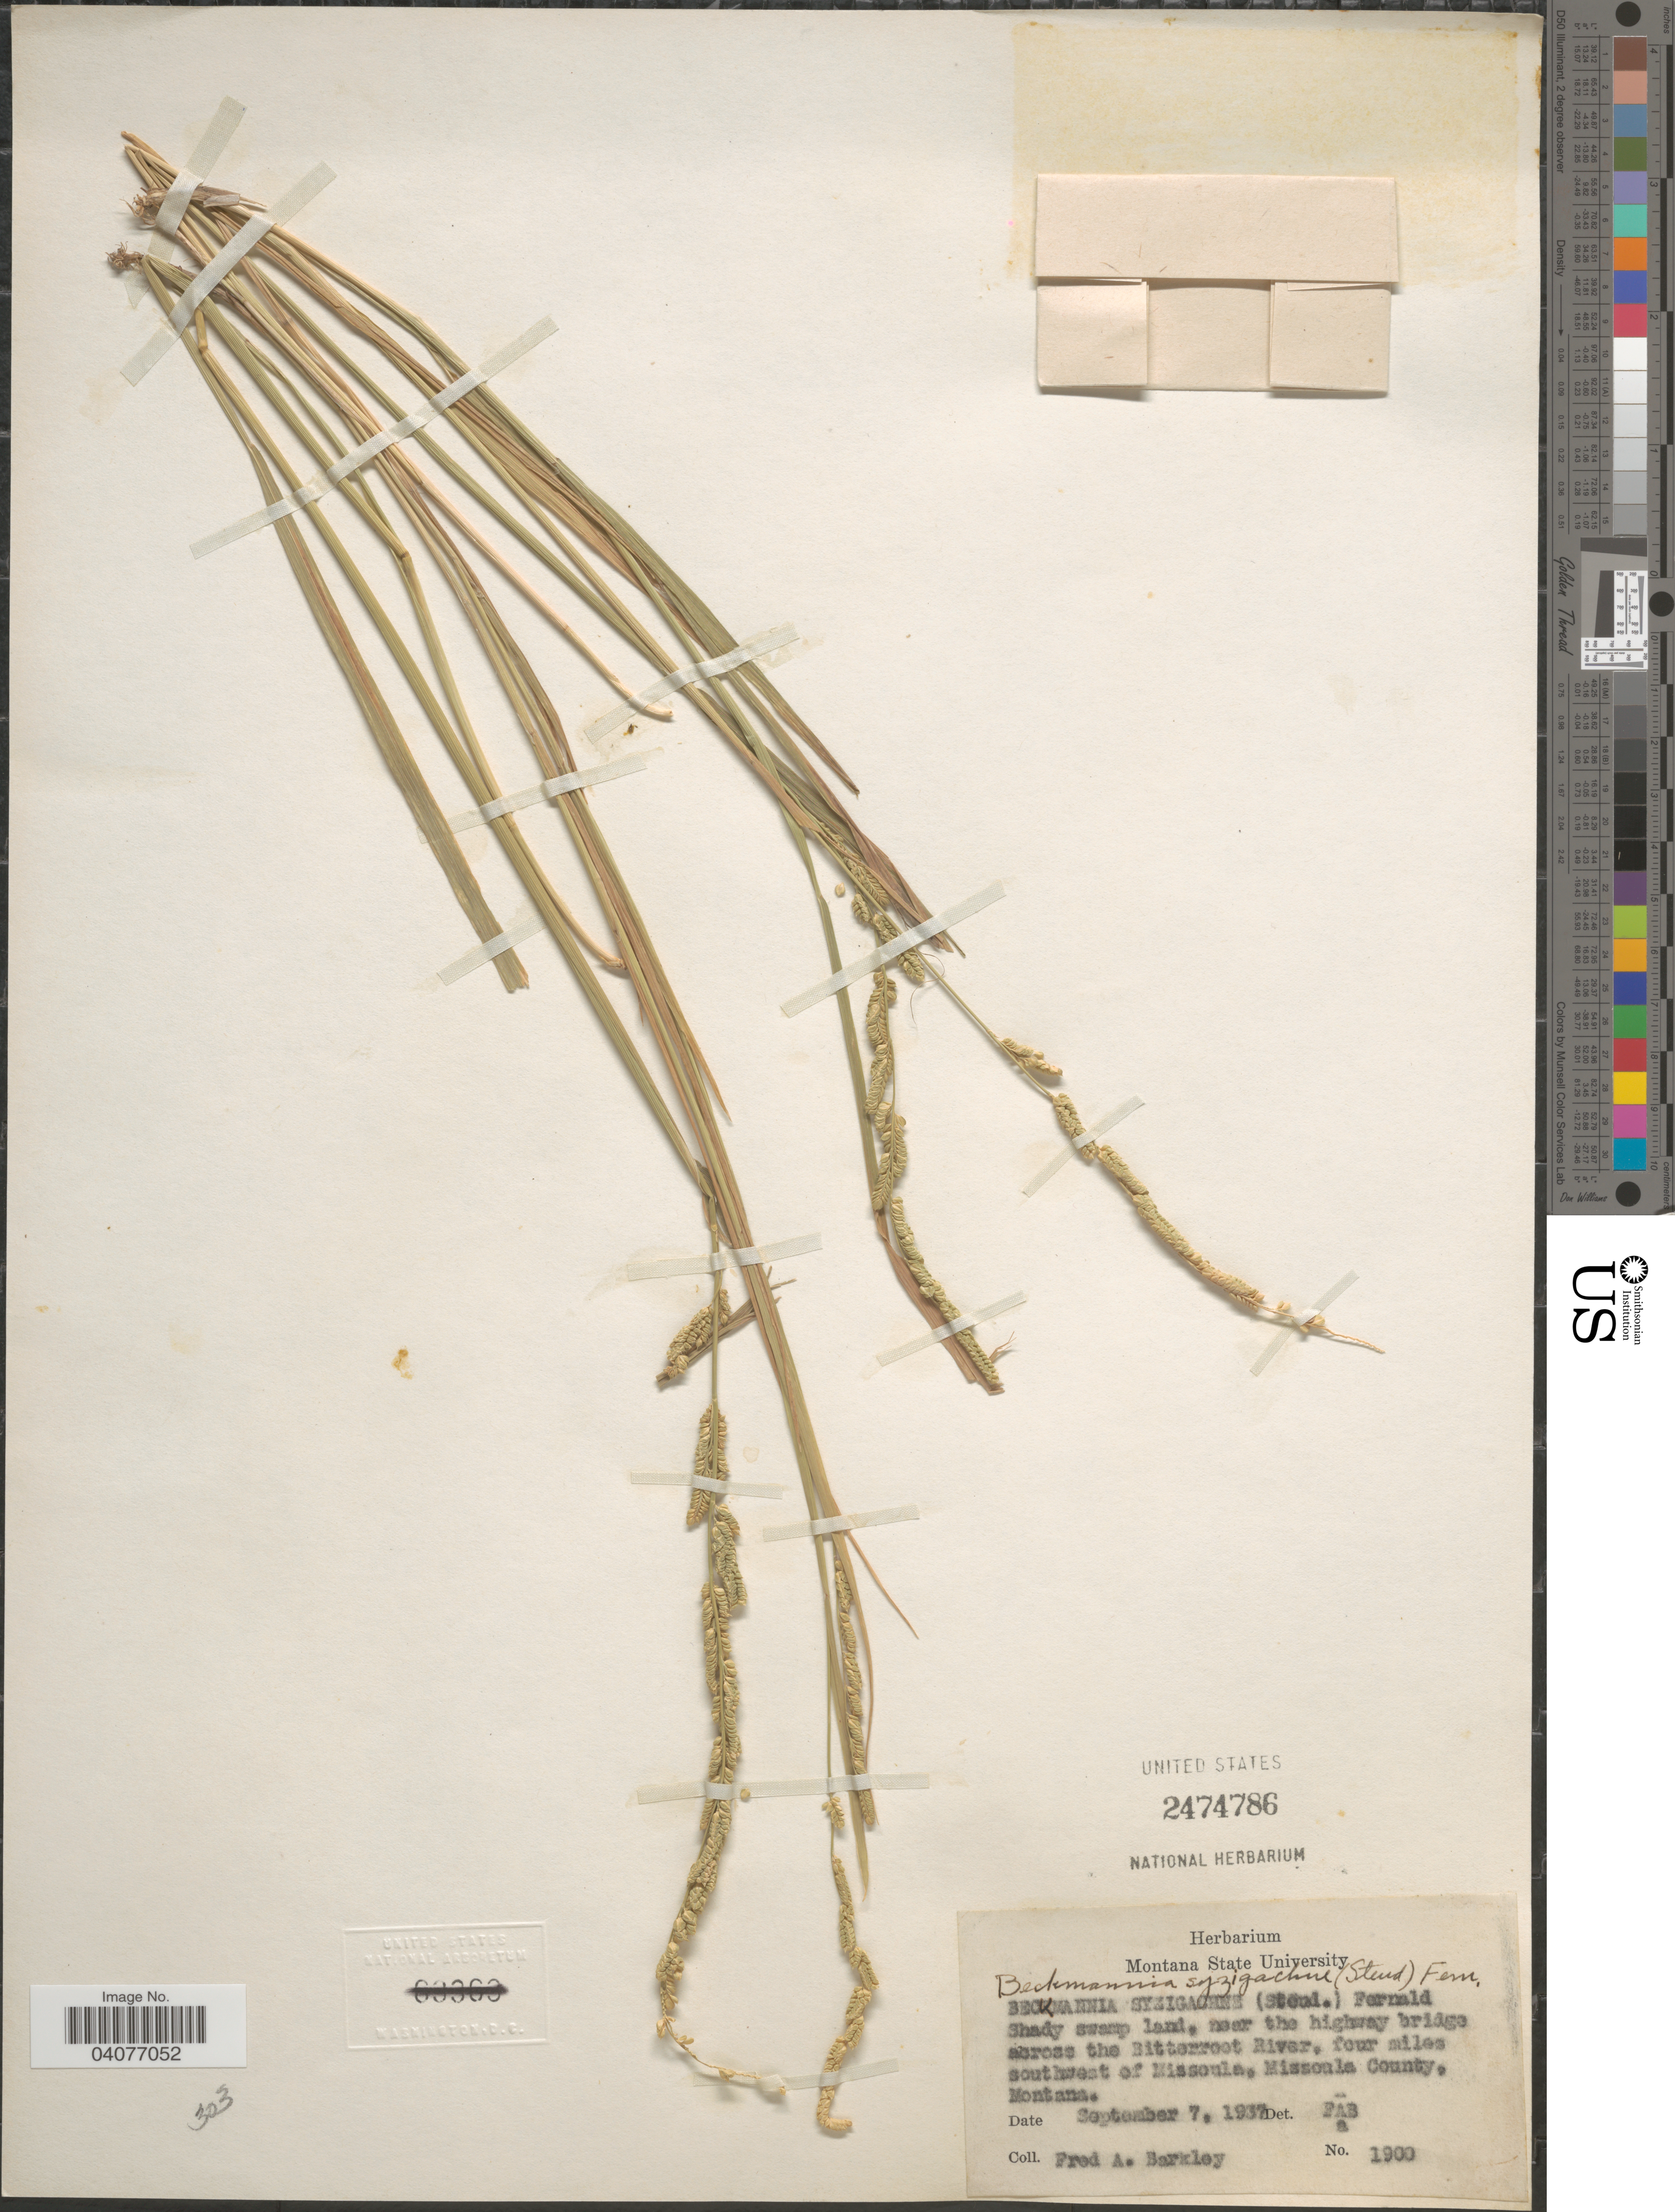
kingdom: Plantae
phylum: Tracheophyta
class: Liliopsida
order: Poales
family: Poaceae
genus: Beckmannia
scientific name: Beckmannia syzigachne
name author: (Steud.) Fernald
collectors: F. A. Barkley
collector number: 1900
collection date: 1937-09-07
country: United States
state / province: Montana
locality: Shady swamp land, near the highway bridge across the Bitterroot River, four miles southwest of Missoula, Missoala County.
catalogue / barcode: US 2474786